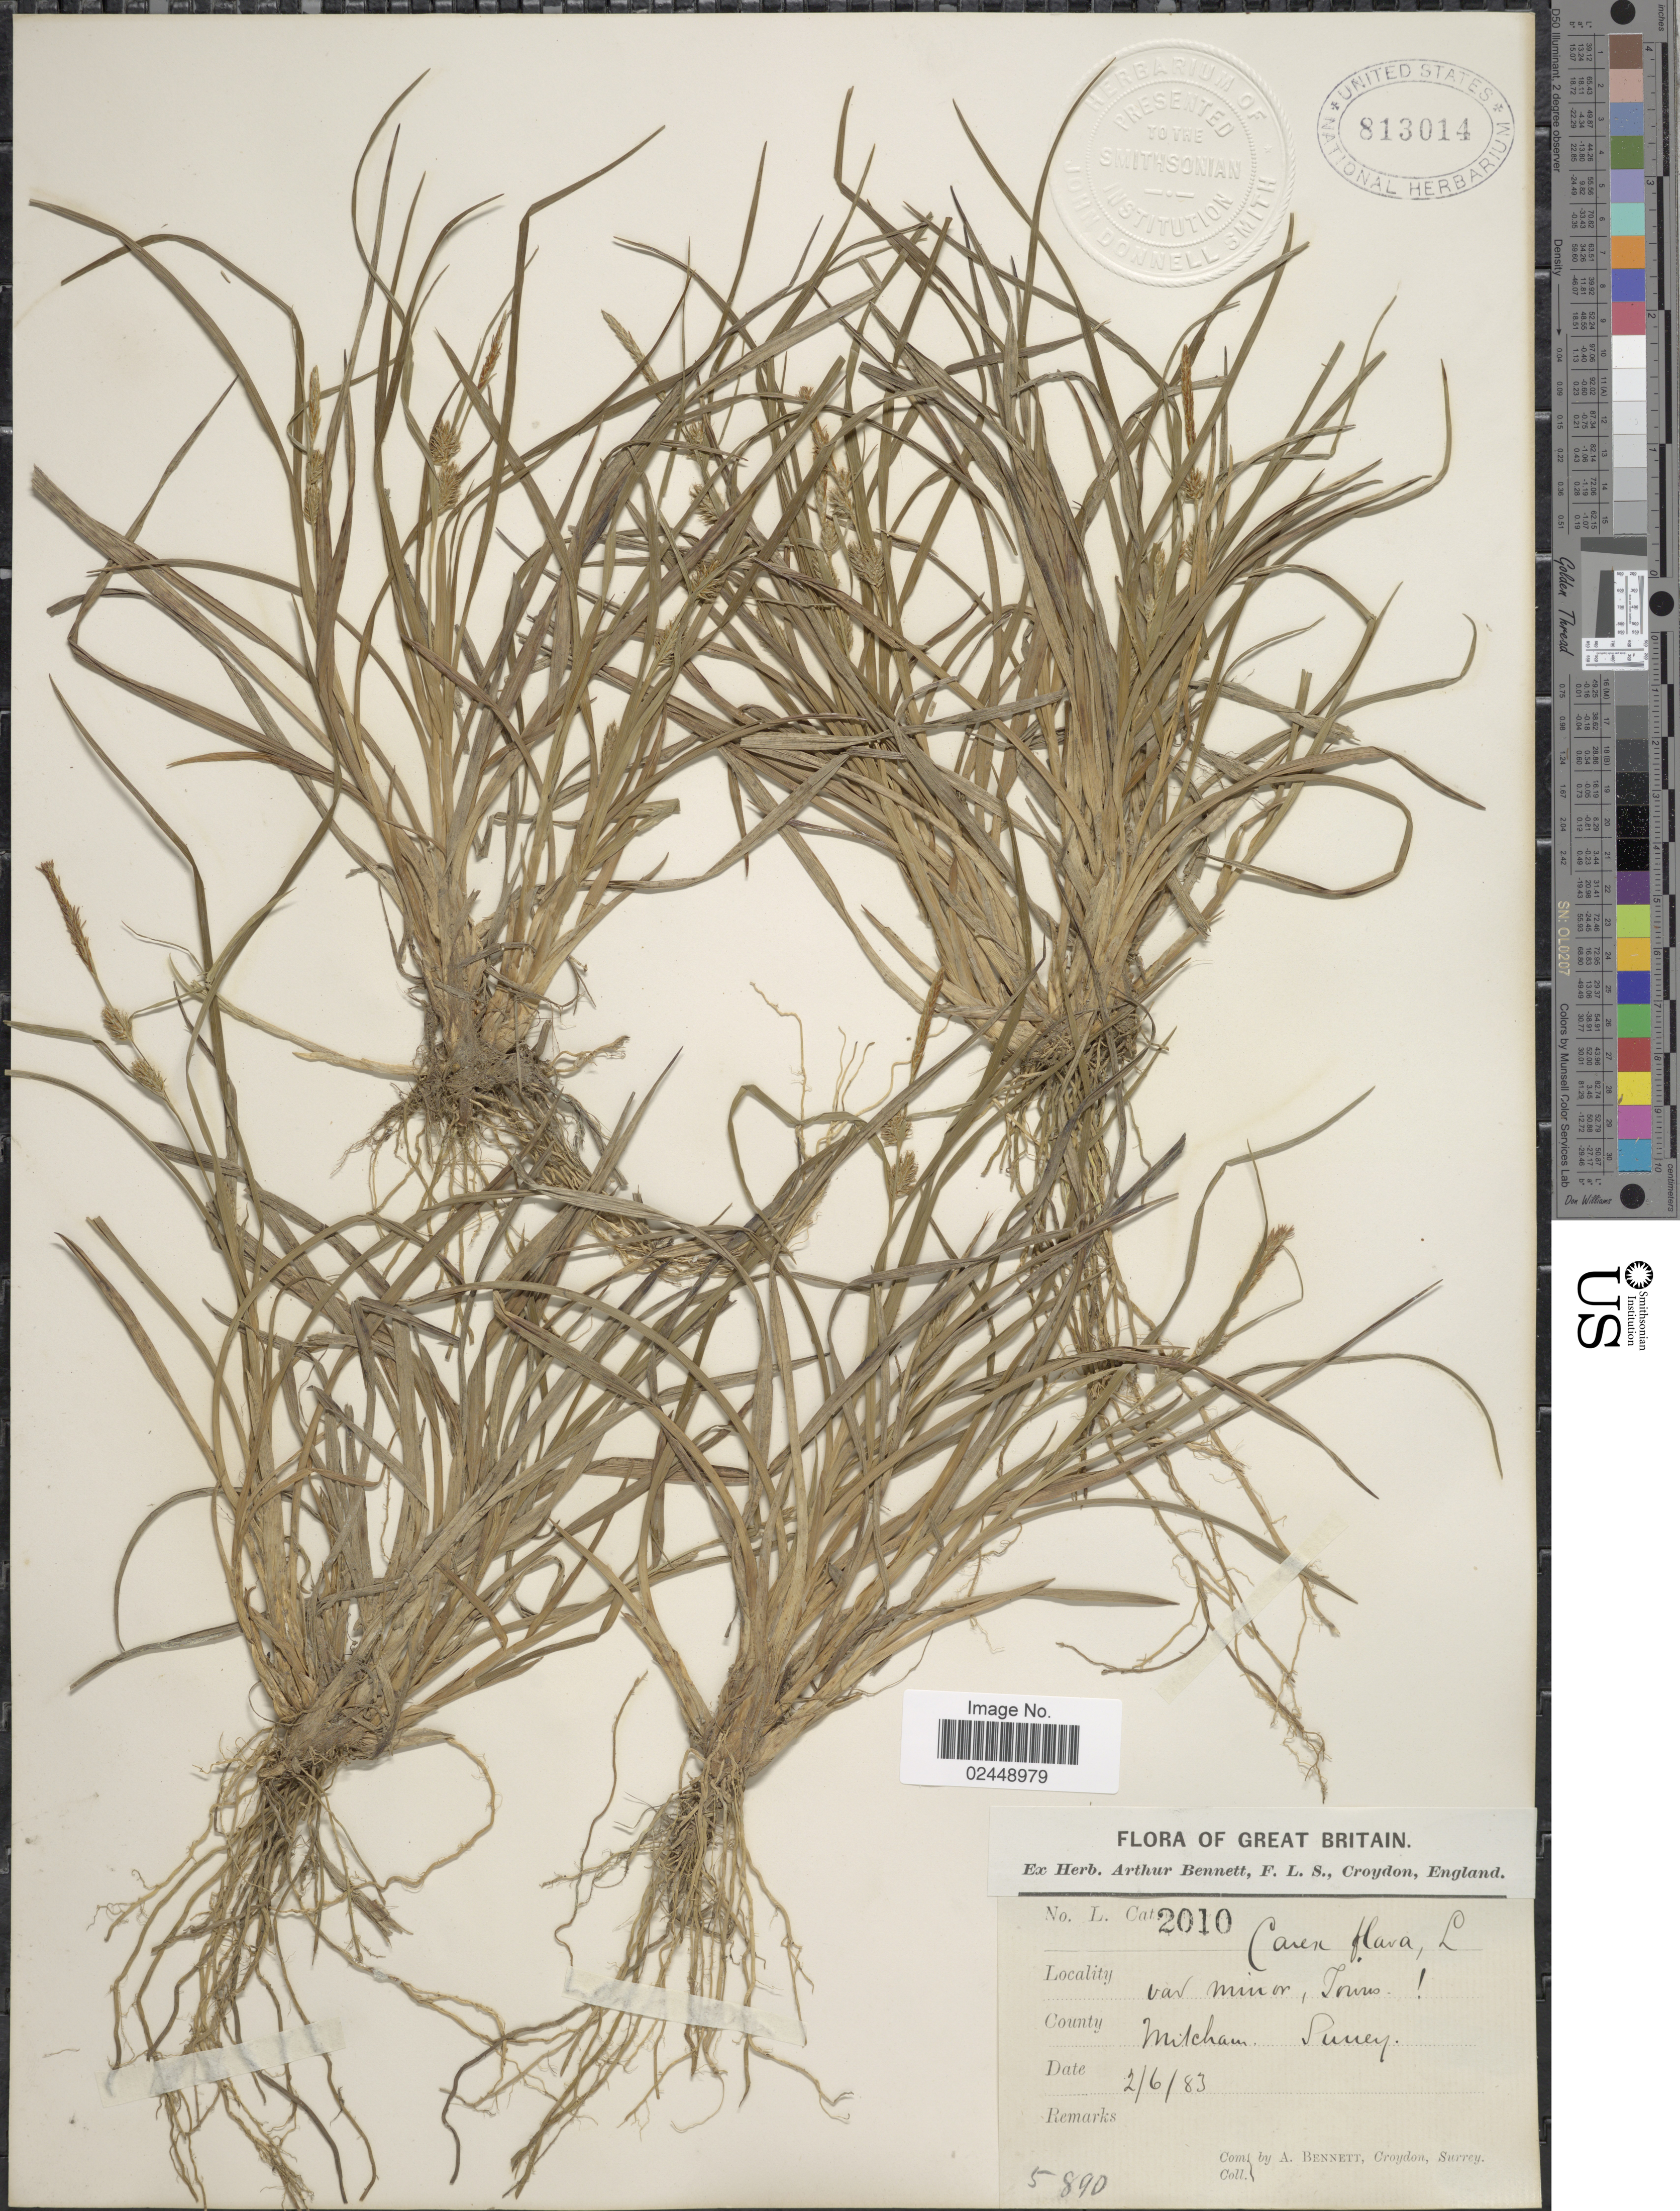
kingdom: Plantae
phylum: Tracheophyta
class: Liliopsida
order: Poales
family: Cyperaceae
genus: Carex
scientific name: Carex flava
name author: L.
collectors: A. Bennett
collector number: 2010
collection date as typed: Transcribed d/m/y: 2/6/83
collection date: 1883-06-02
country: United Kingdom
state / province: England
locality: Mitcham, Surrey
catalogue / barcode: US 813014